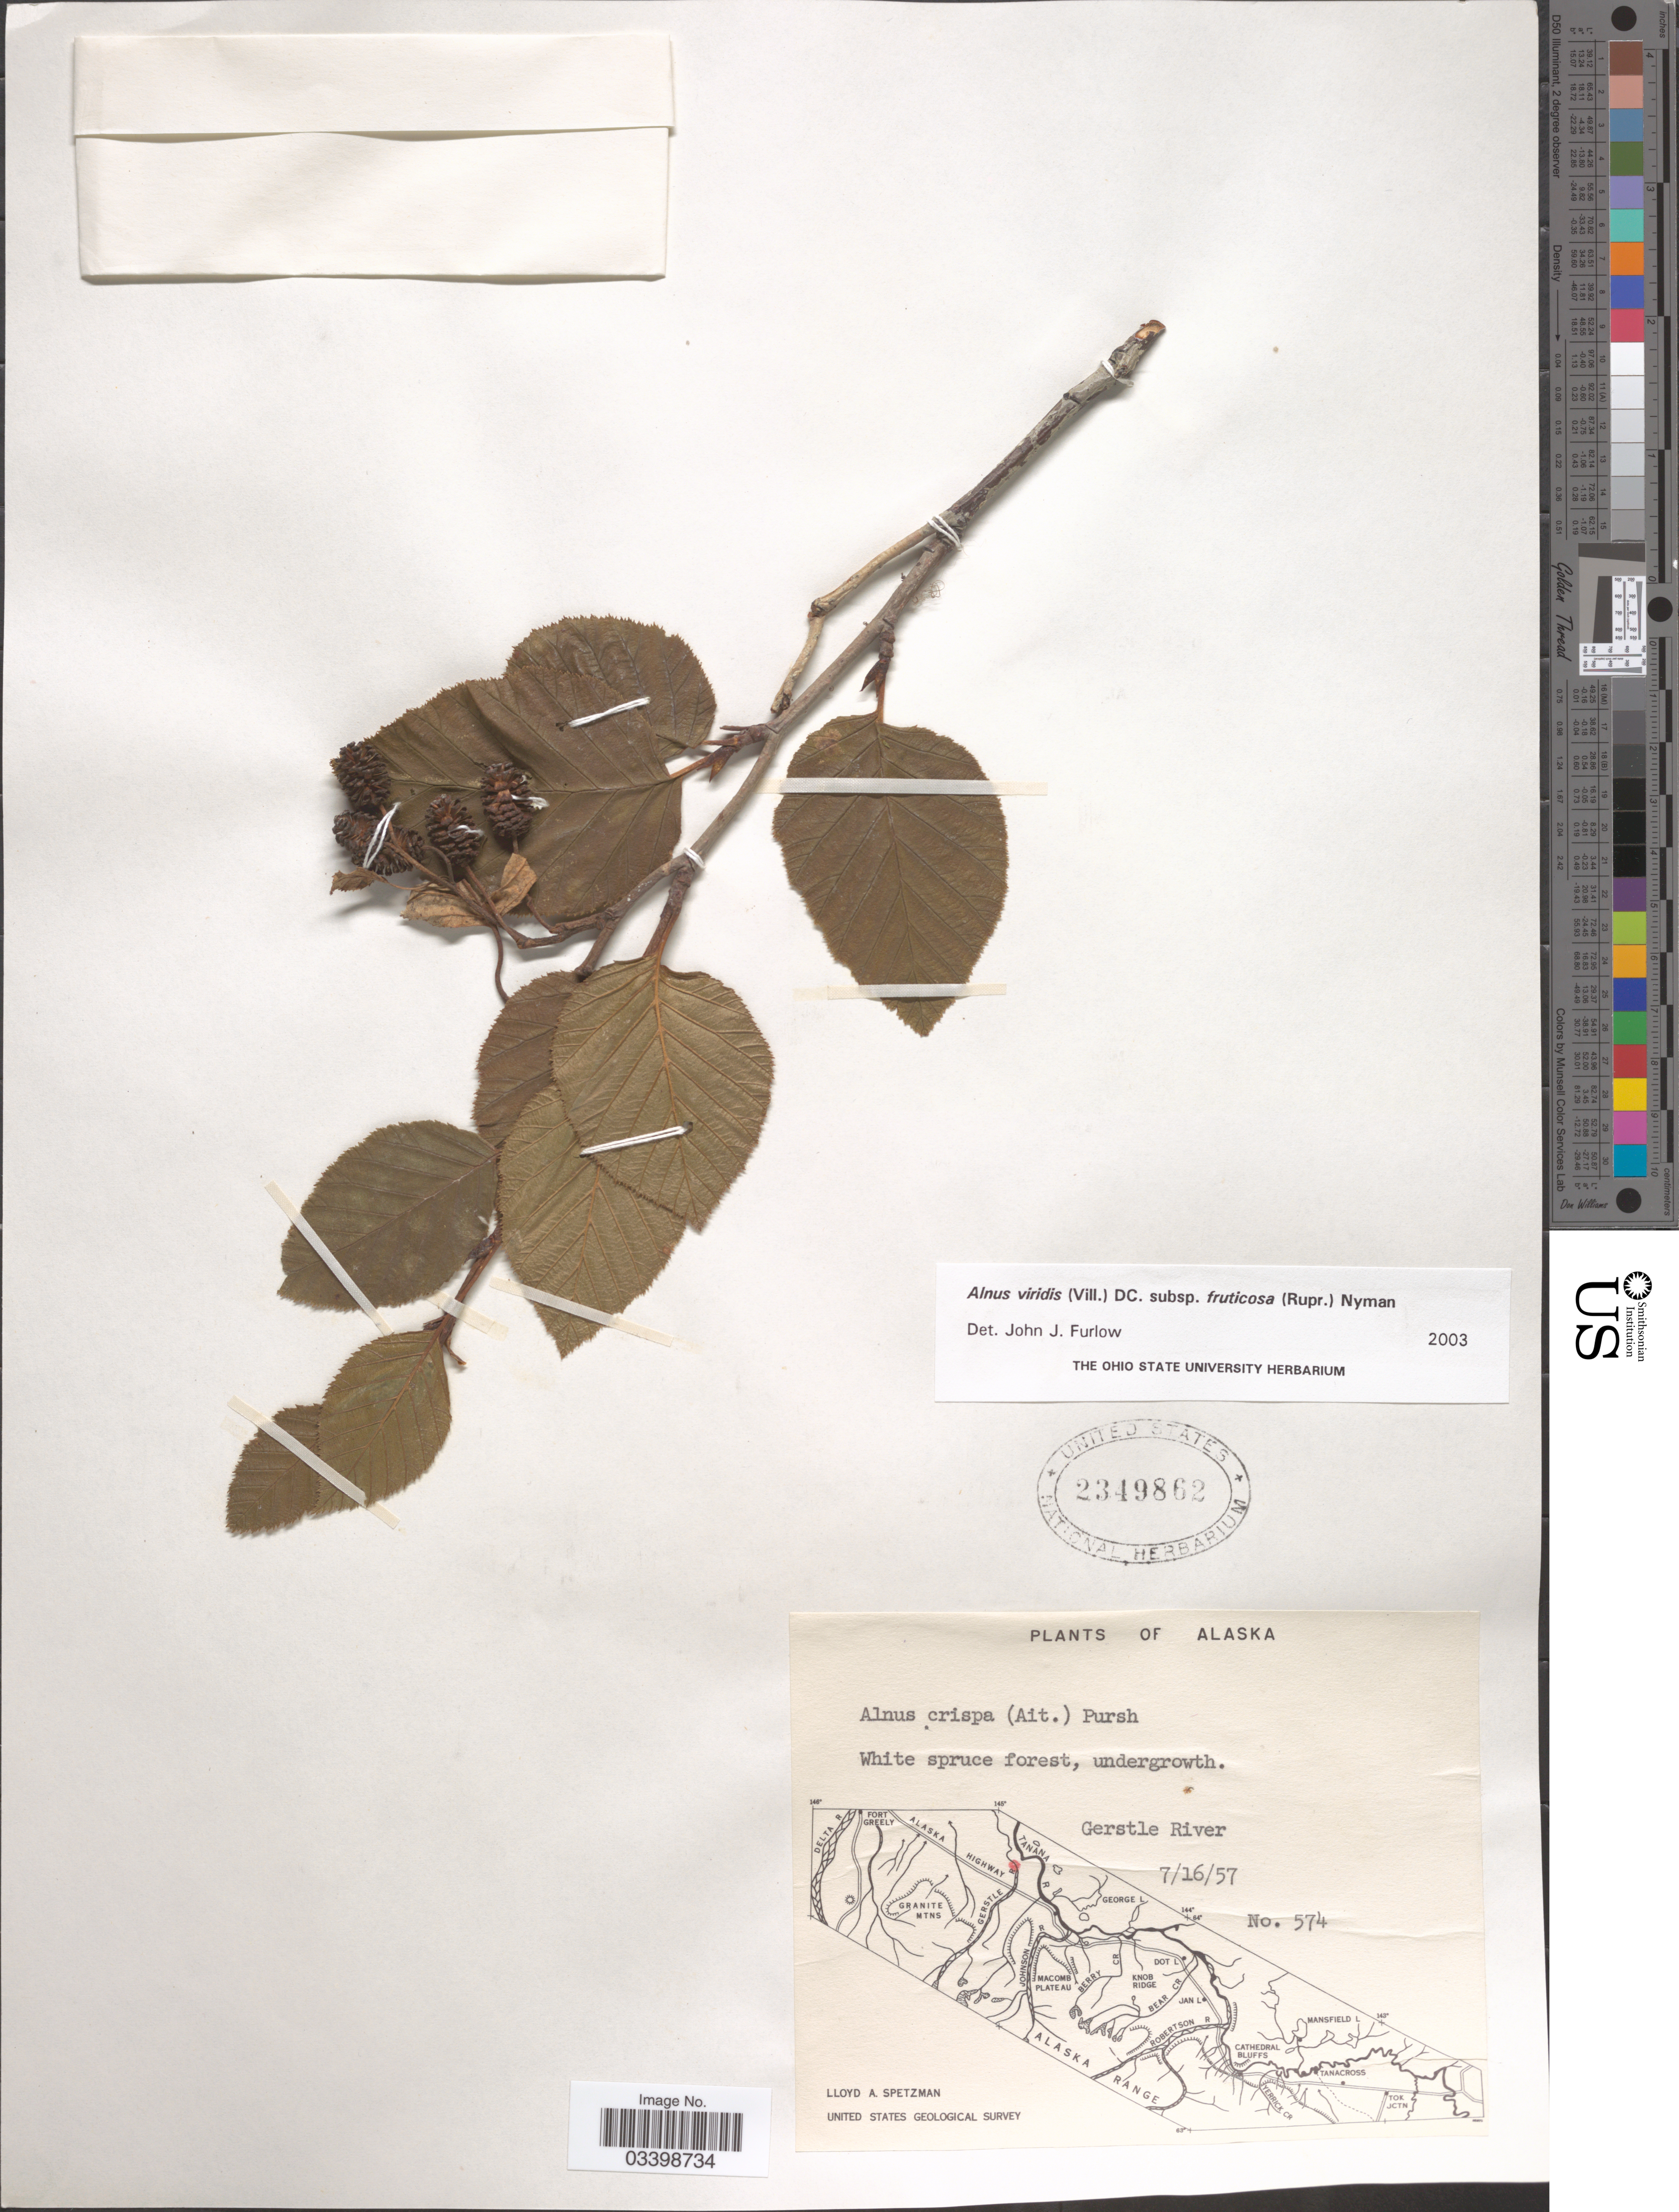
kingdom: Plantae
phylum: Tracheophyta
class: Magnoliopsida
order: Fagales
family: Betulaceae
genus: Alnus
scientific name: Alnus viridis subsp. fruticosa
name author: (Rupr.) Nyman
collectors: L. Spetzman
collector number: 574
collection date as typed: Transcribed d/m/y: 16/7/57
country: United States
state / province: Alaska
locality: Gerstle River.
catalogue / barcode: US 2349862